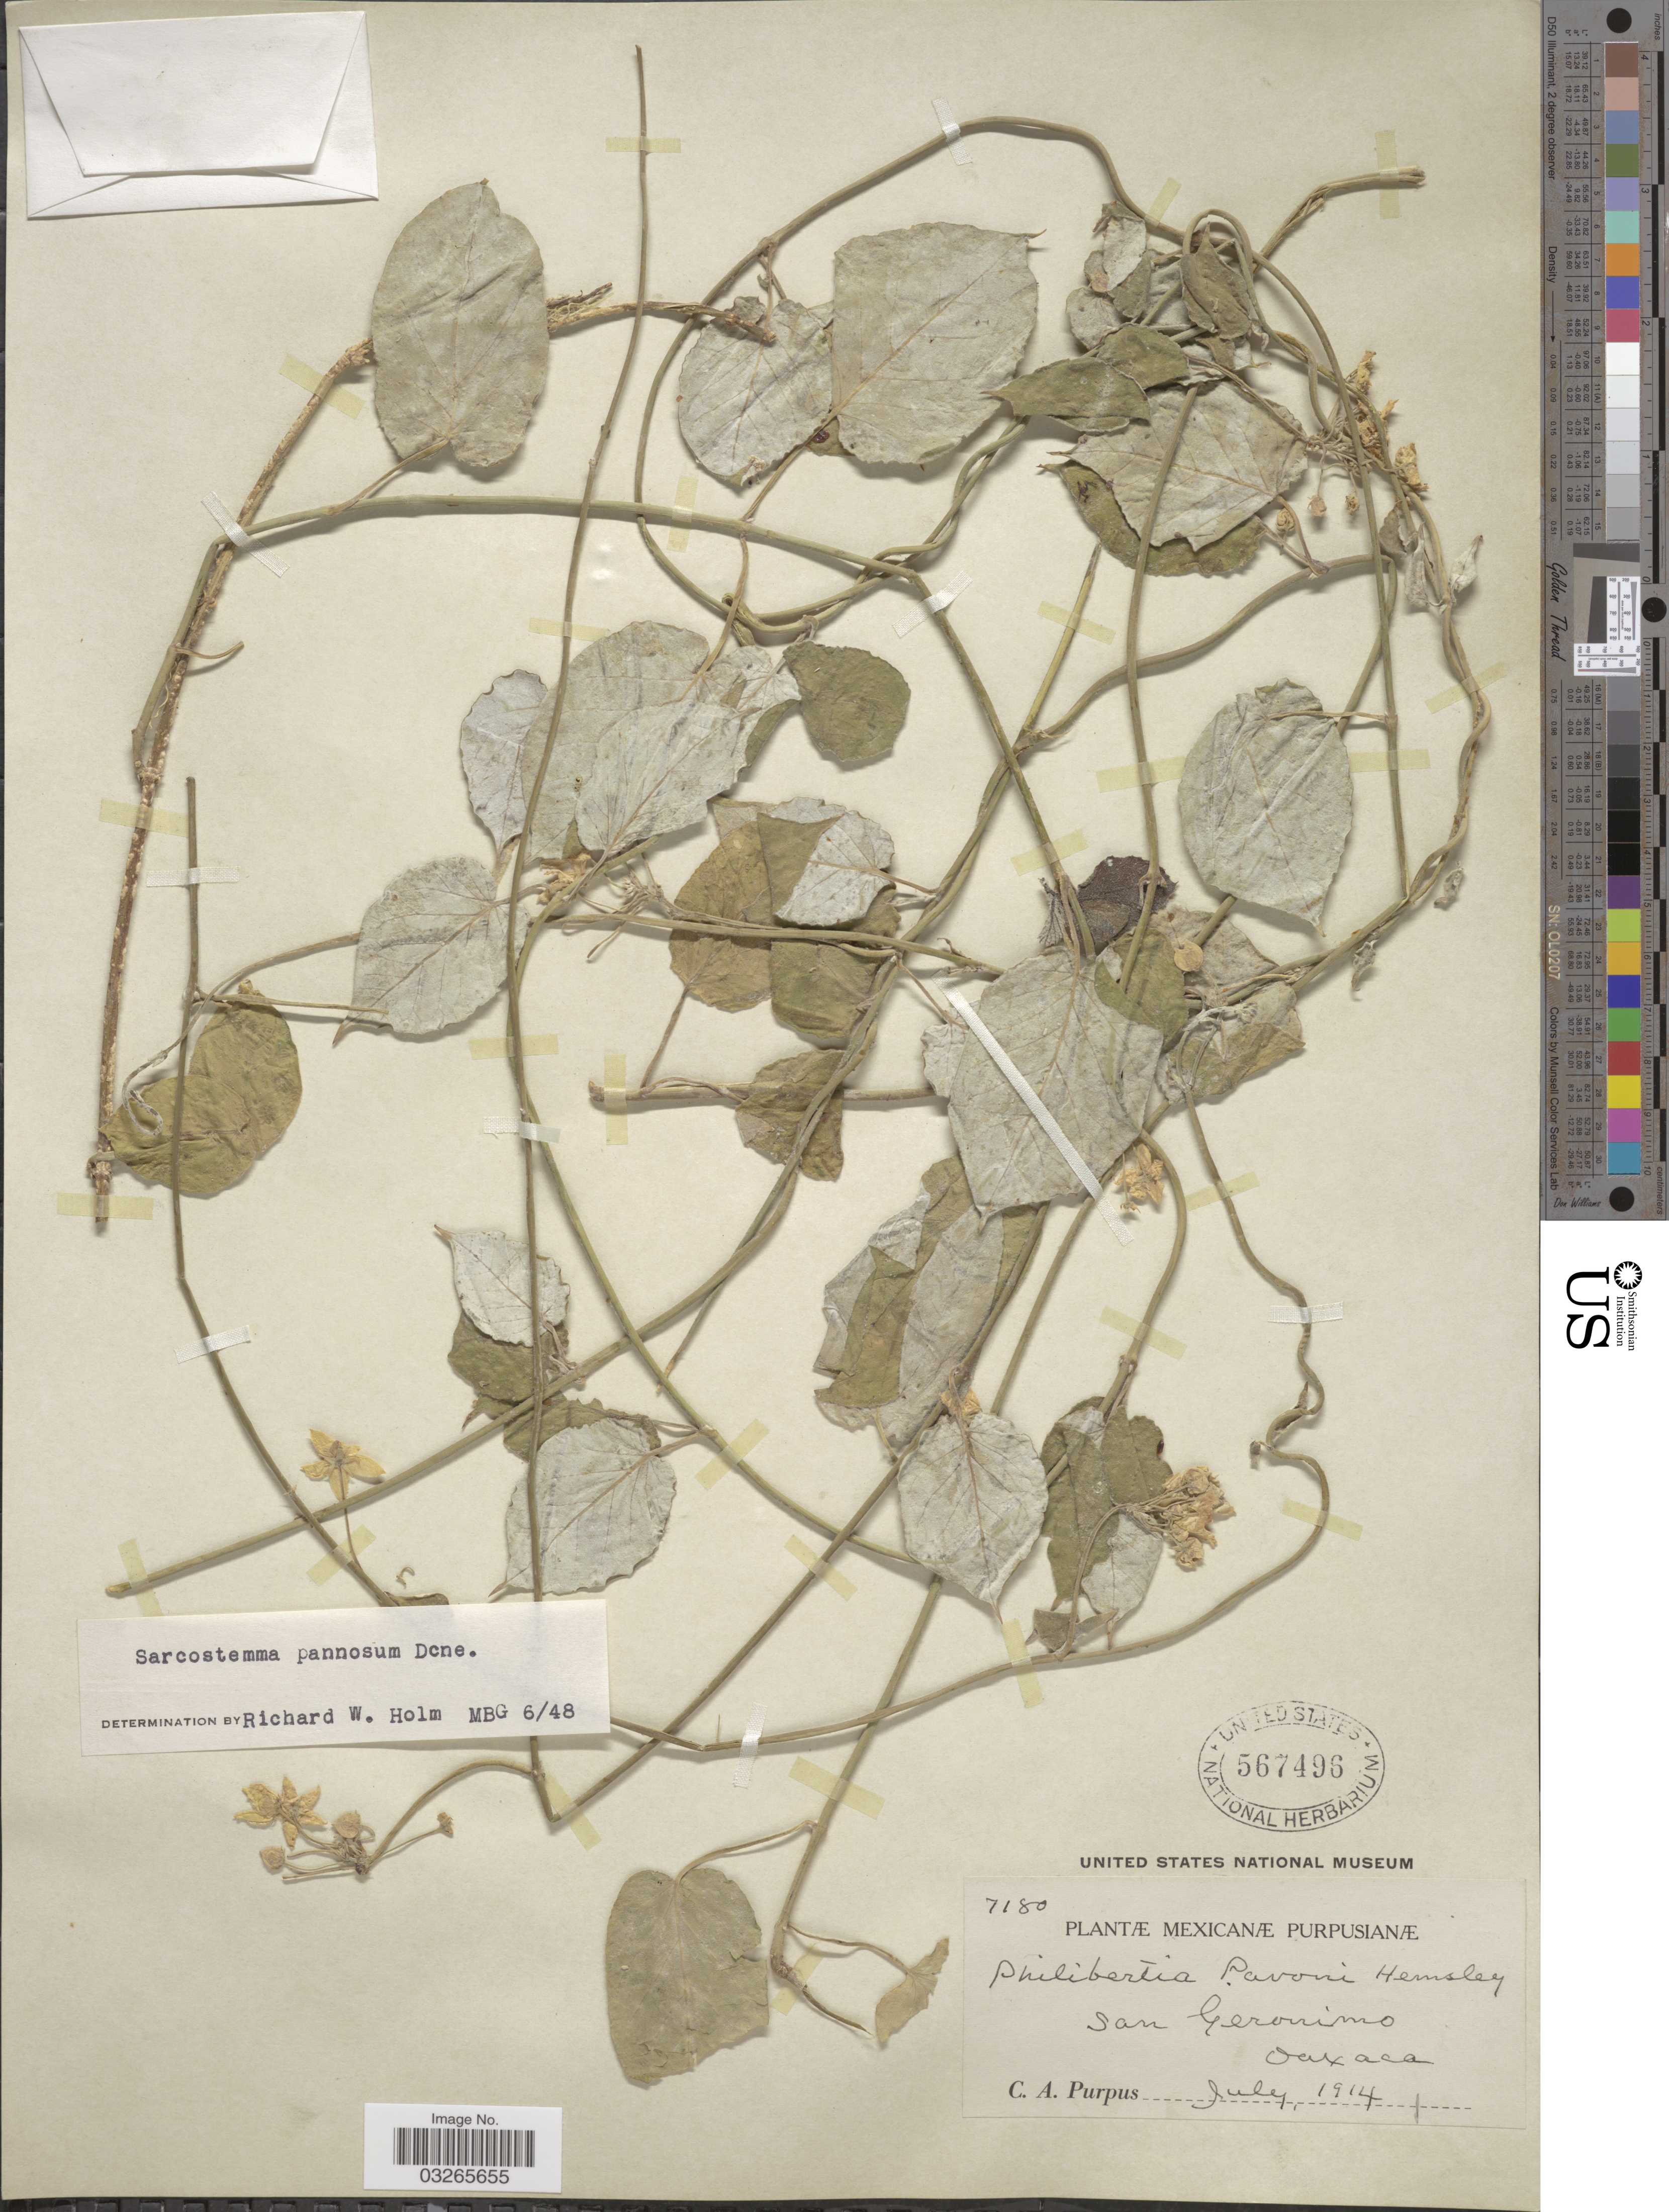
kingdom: Plantae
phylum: Tracheophyta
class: Magnoliopsida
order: Gentianales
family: Apocynaceae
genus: Sarcostemma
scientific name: Sarcostemma pannosum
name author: Decne.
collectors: C. A. Purpus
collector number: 7180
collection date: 1914-07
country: Mexico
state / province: Oaxaca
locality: San Geronimo, Oaxaca.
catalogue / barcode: US 567496